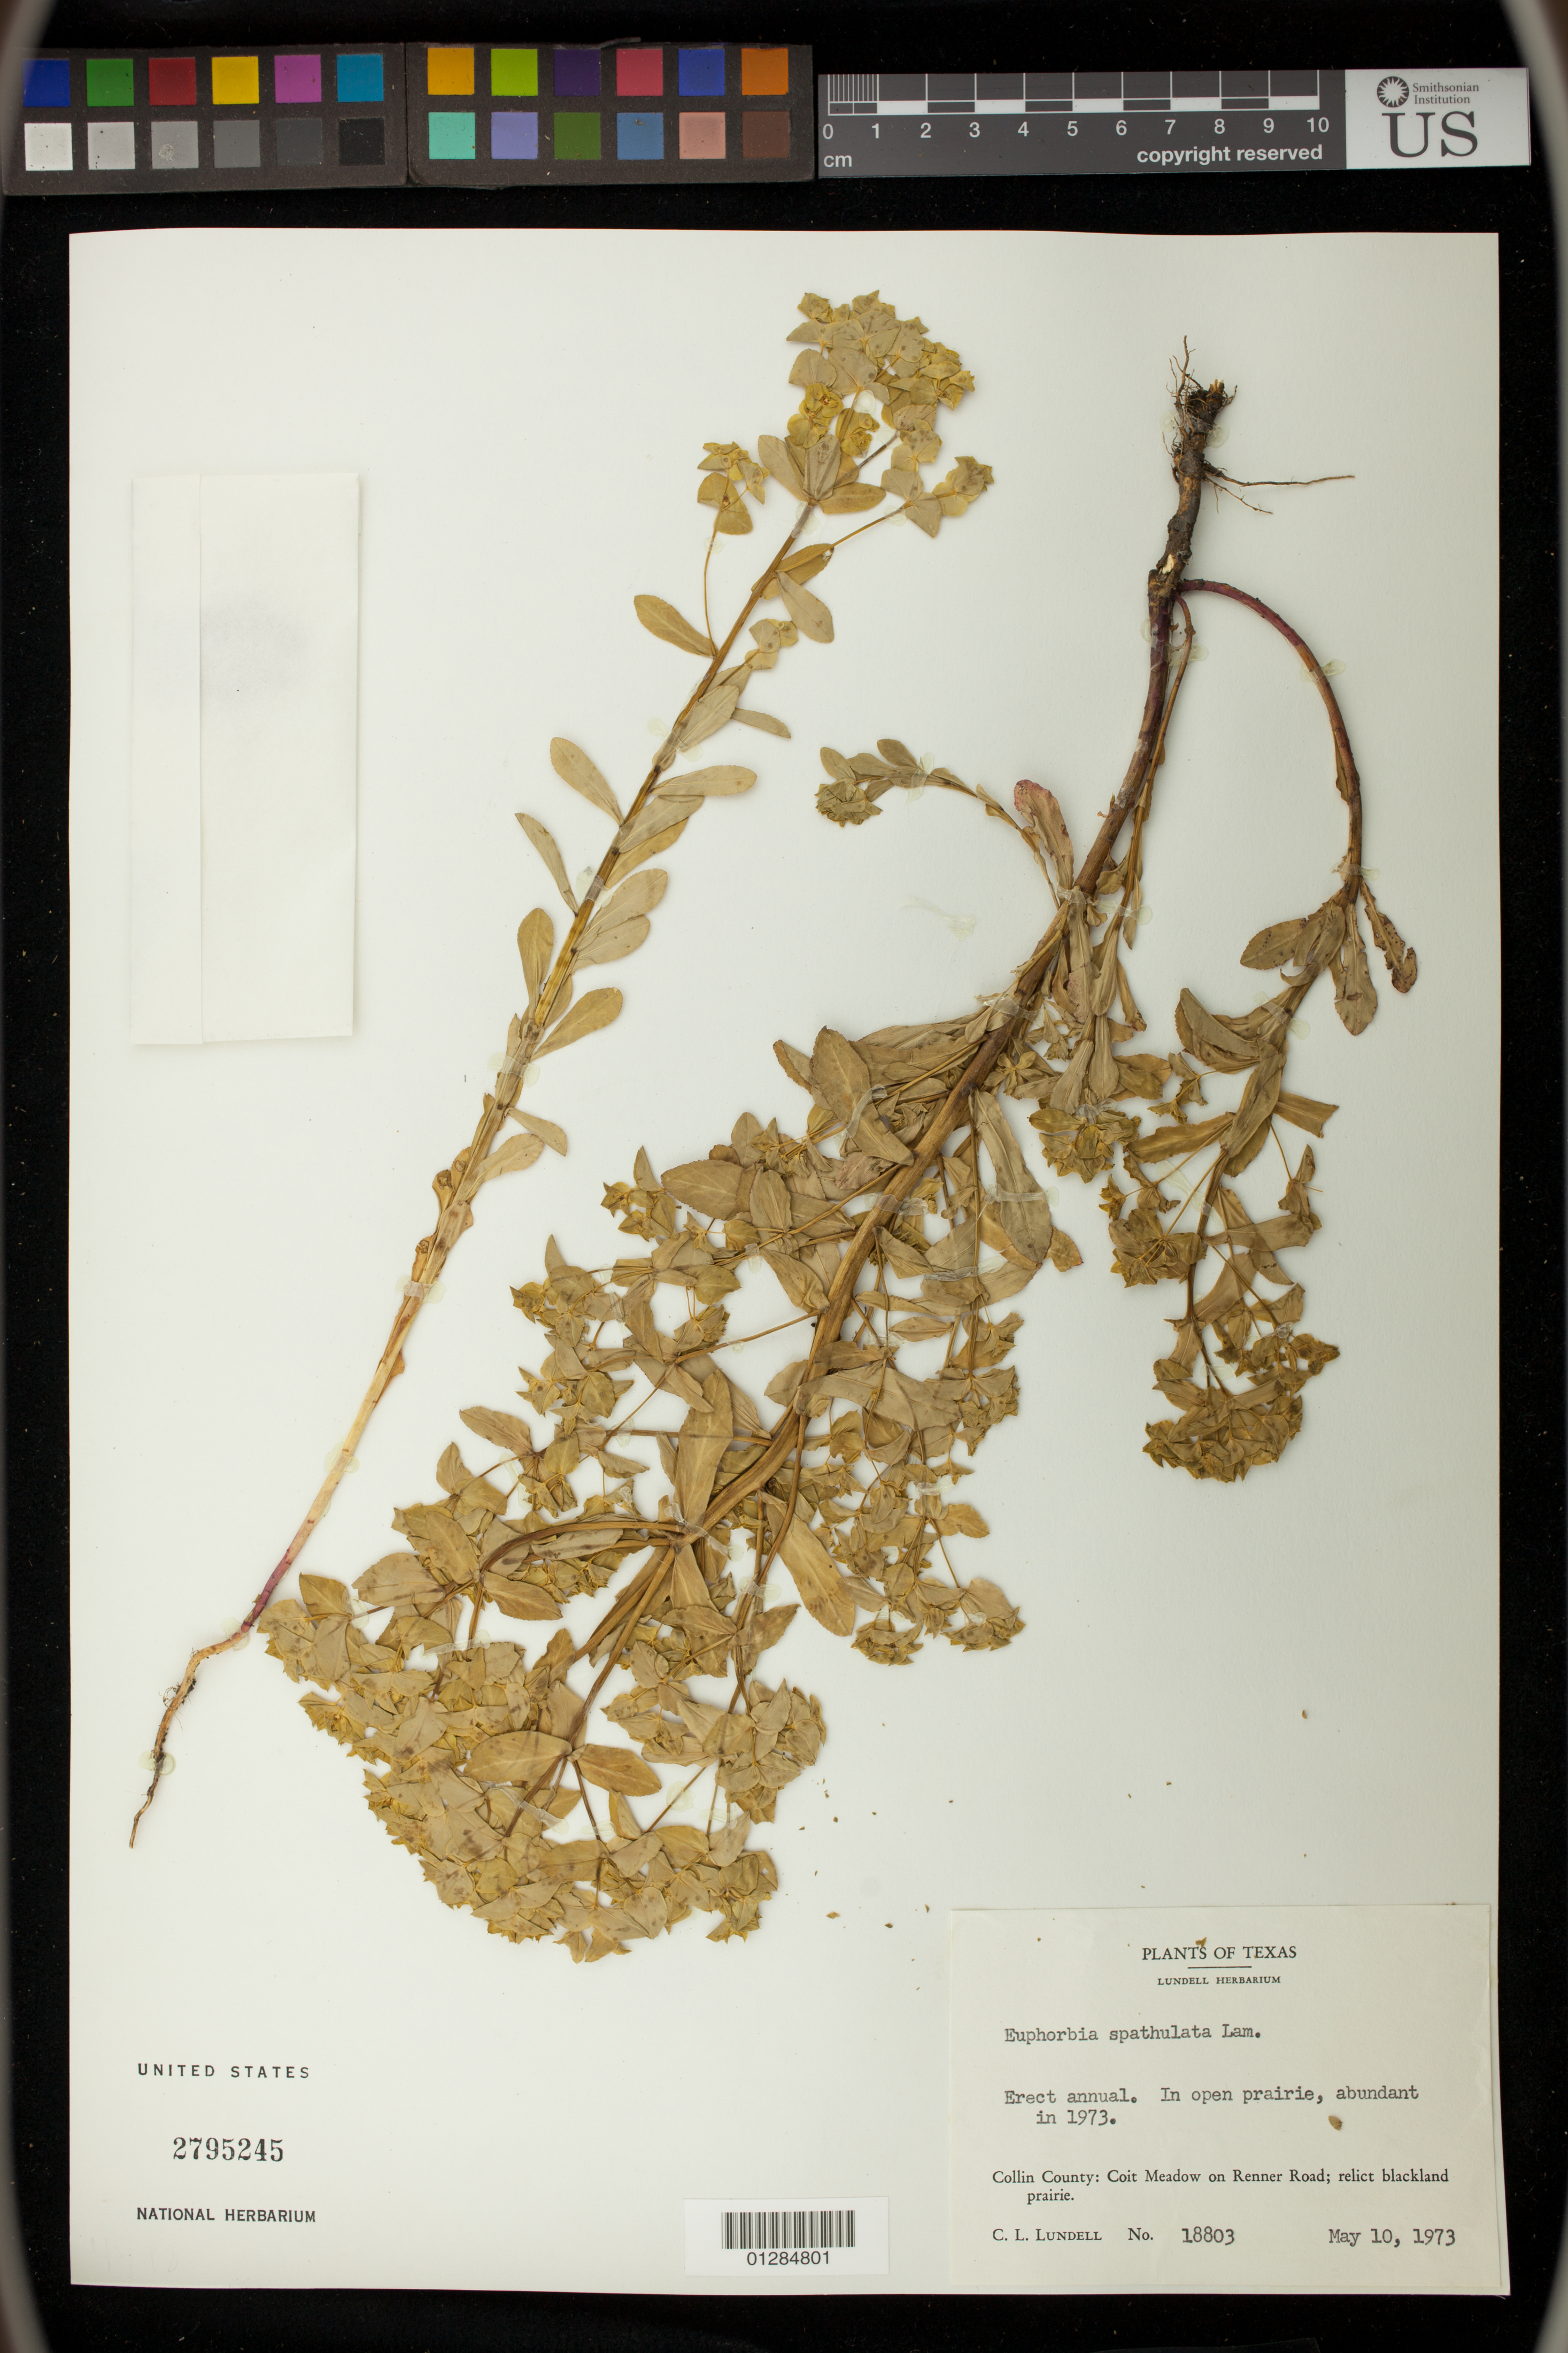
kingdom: Plantae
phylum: Tracheophyta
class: Magnoliopsida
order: Malpighiales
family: Euphorbiaceae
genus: Euphorbia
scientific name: Euphorbia spathulata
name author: Lam.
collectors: C. L. Lundell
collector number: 18803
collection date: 1973-05-10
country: United States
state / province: Texas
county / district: Collin County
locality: Coit Meadow on Renner Road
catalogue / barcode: US 2795245